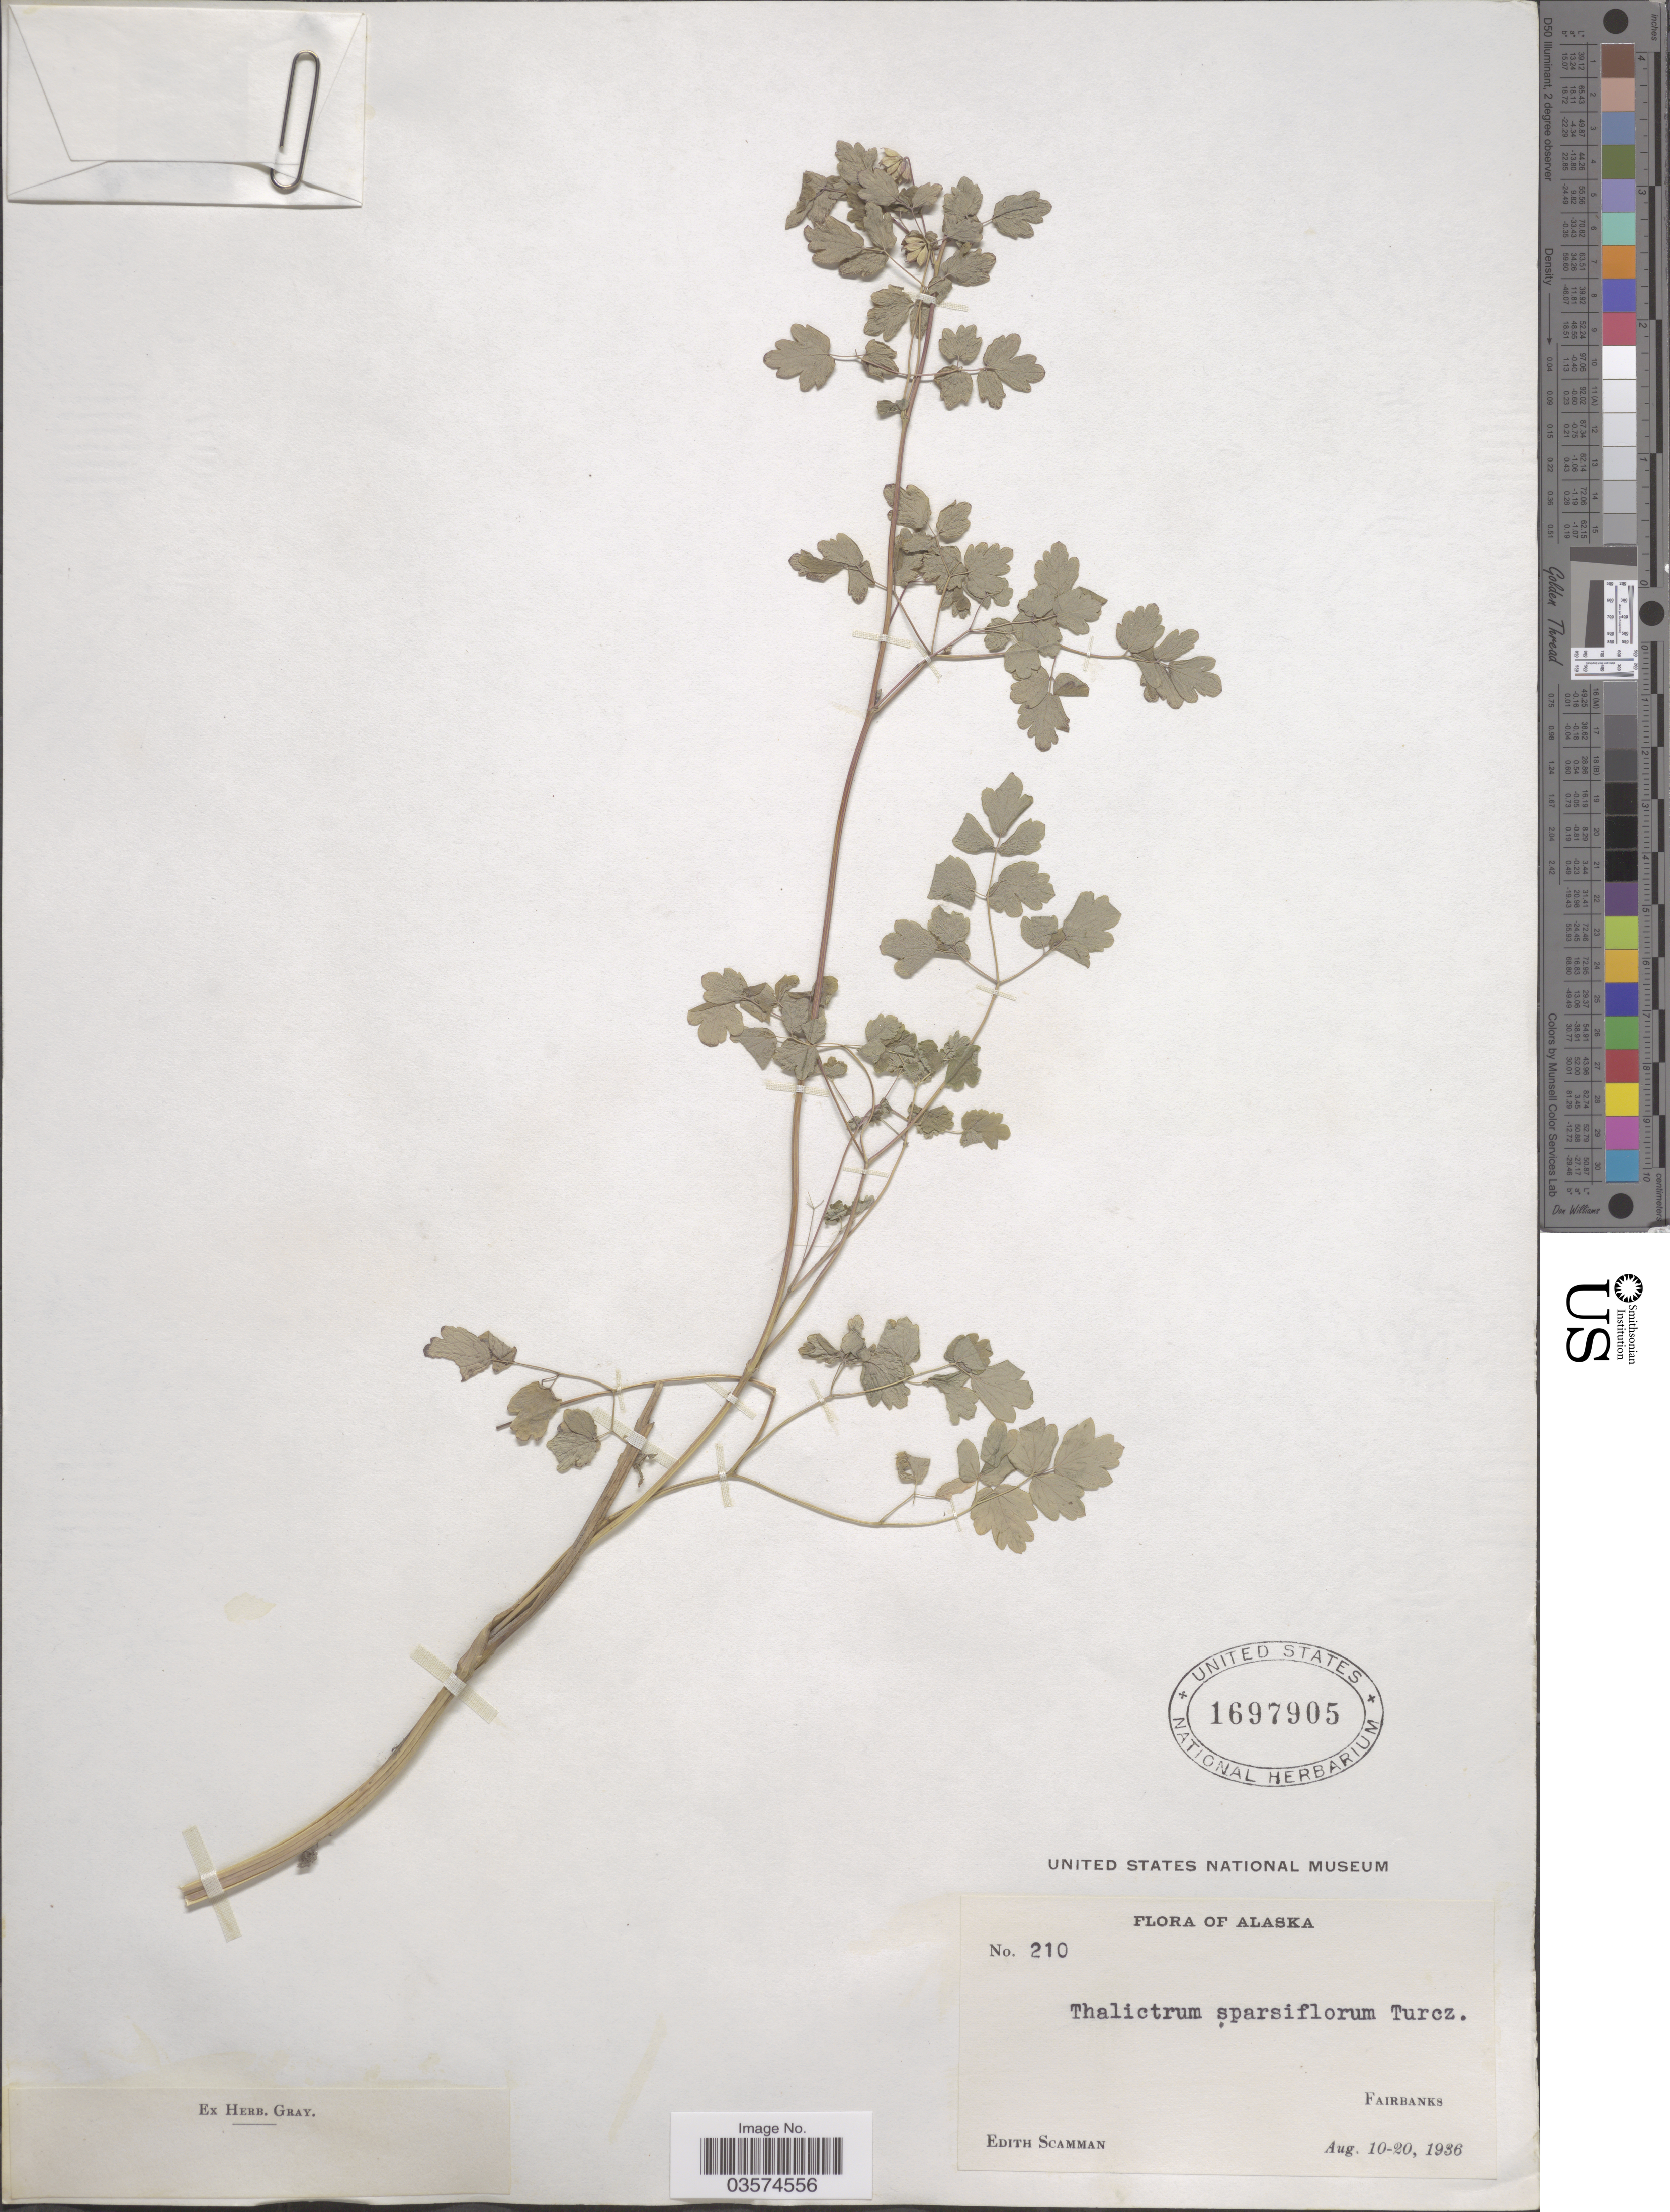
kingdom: Plantae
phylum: Tracheophyta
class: Magnoliopsida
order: Ranunculales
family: Ranunculaceae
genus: Thalictrum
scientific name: Thalictrum sparsiflorum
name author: Turcz. ex Fisch. & C.A. Mey.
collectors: E. Scamman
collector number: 210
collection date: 1936-08-10/1936-08-20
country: United States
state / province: Alaska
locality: Fairbanks.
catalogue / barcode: US 1697905